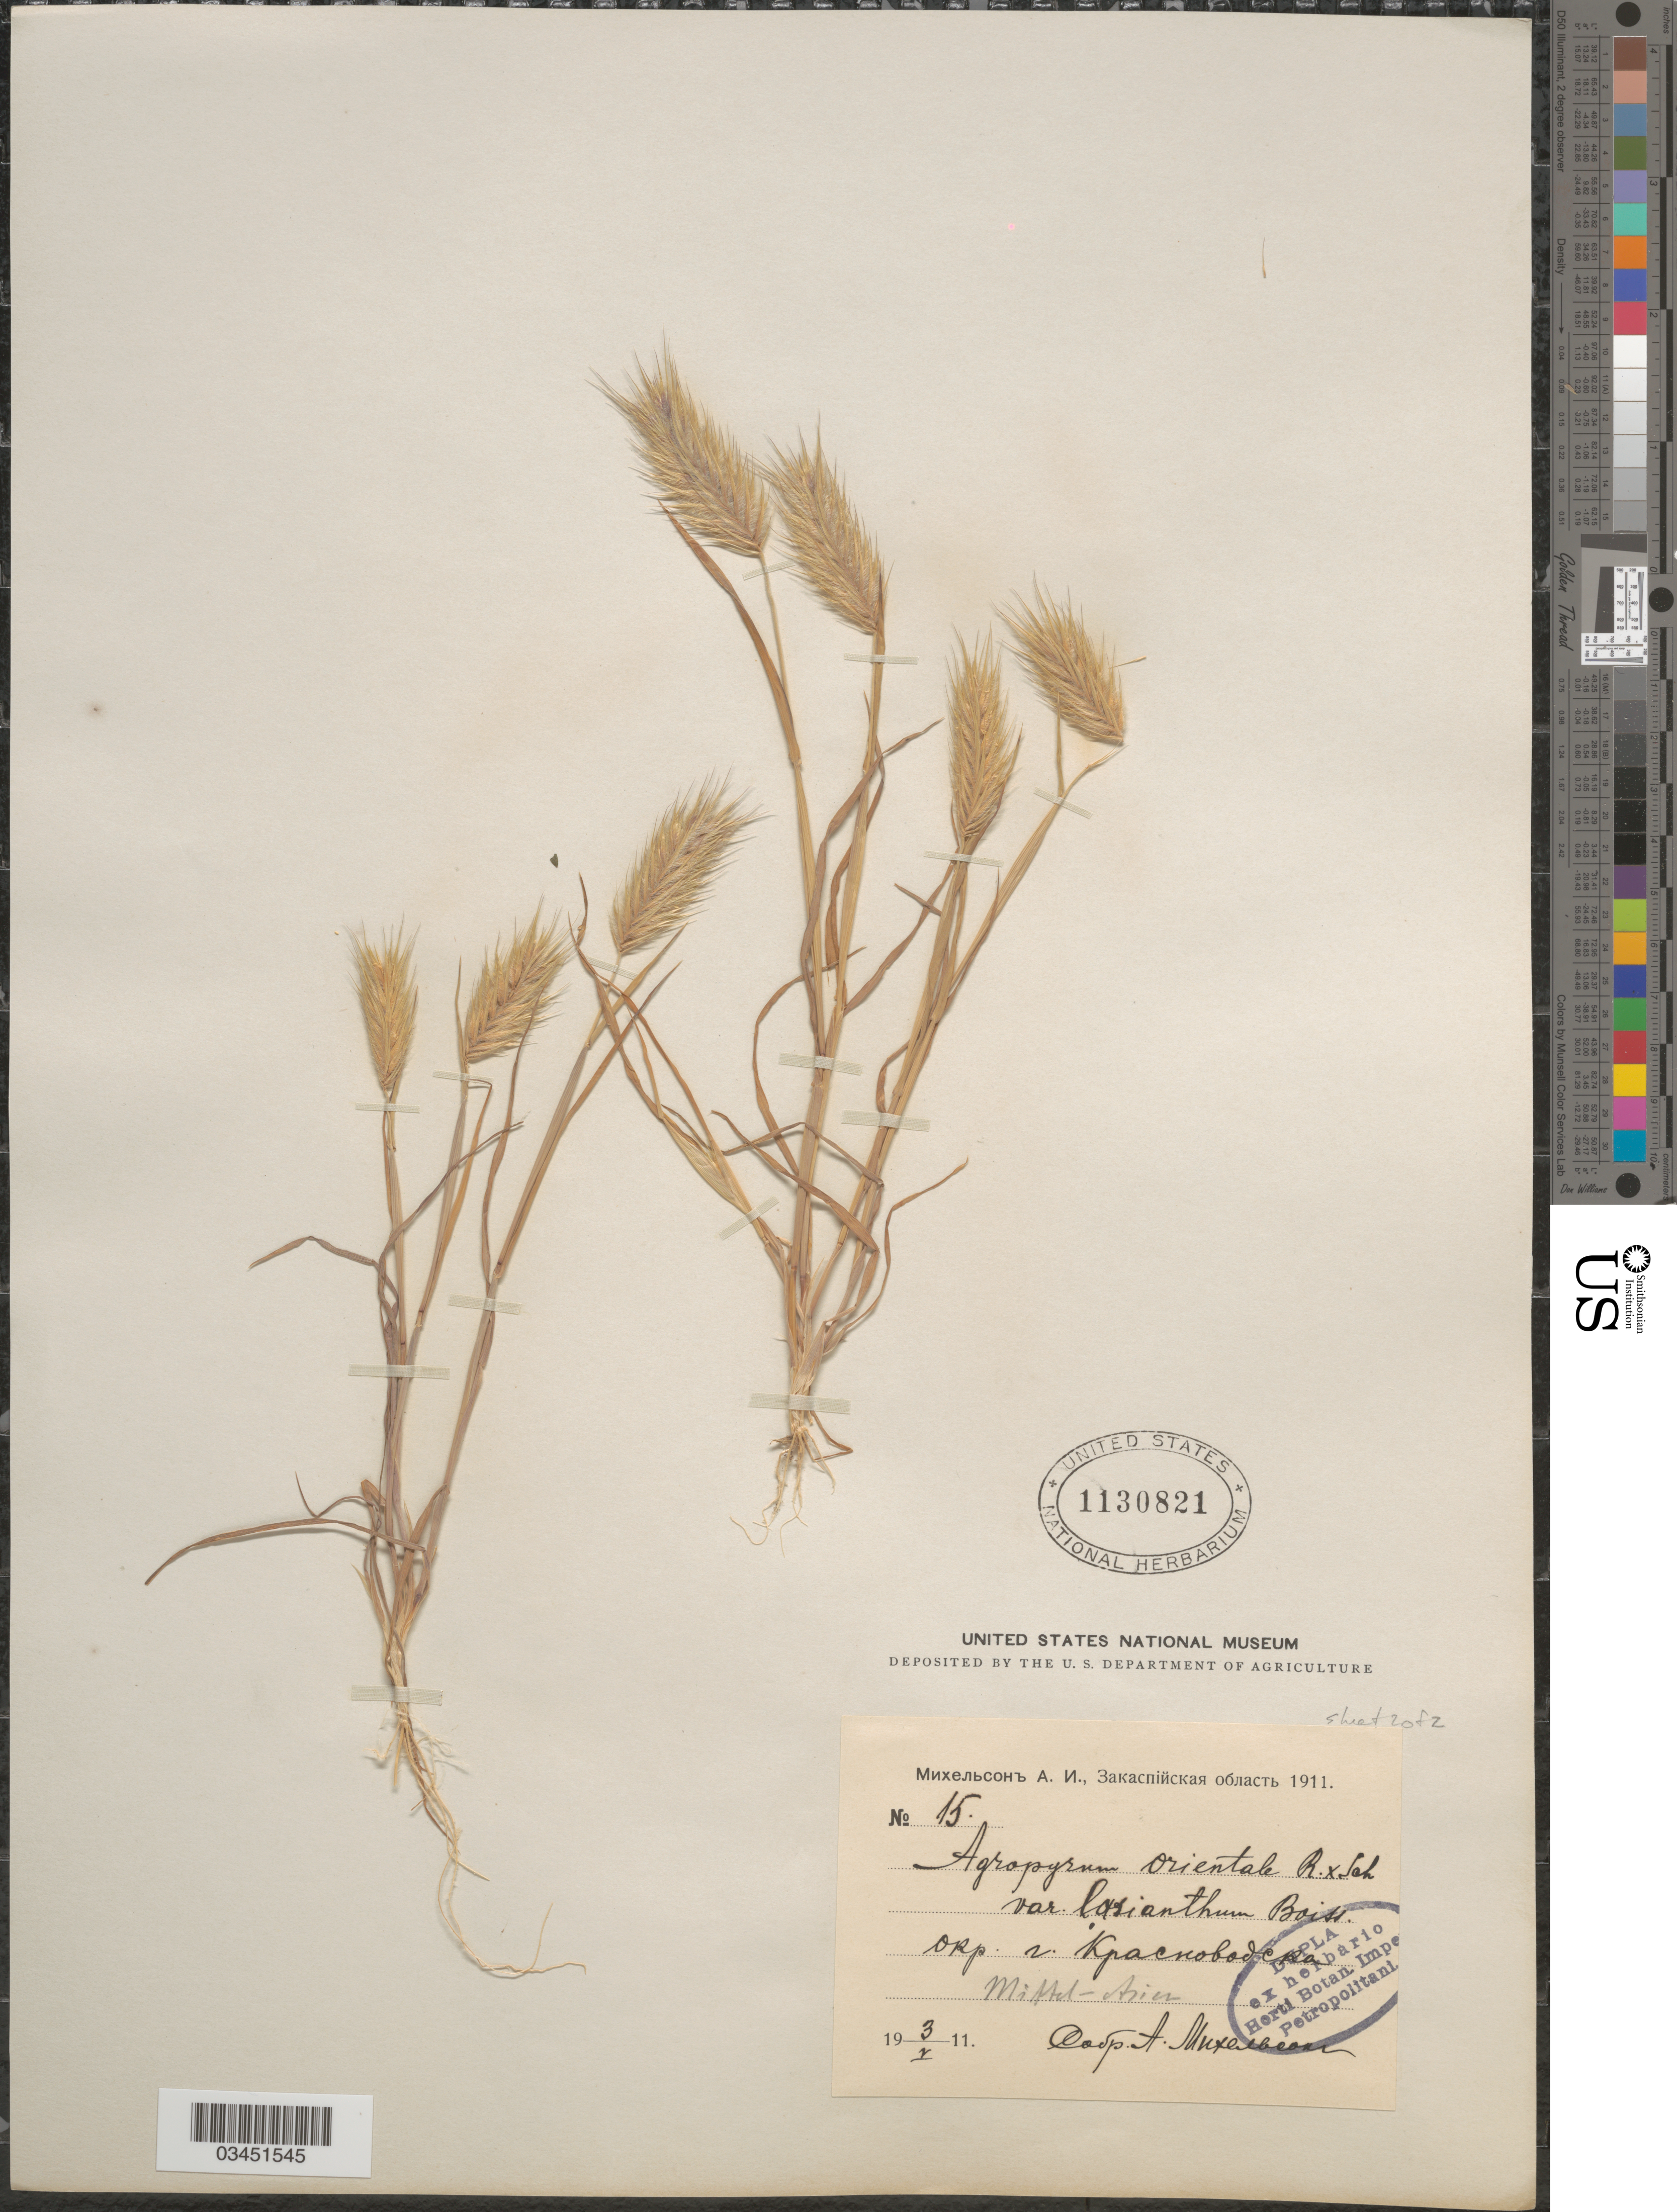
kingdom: Plantae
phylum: Tracheophyta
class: Liliopsida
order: Poales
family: Poaceae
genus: Eremopyrum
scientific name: Eremopyrum distans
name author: (K. Koch) Nevski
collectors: A. Mikhelson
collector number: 15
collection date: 1911-05-03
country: Turkmenistan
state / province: Balkan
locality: Vicinity of Krasnovodsk (now Turkmenbasy)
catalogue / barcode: US 1130821